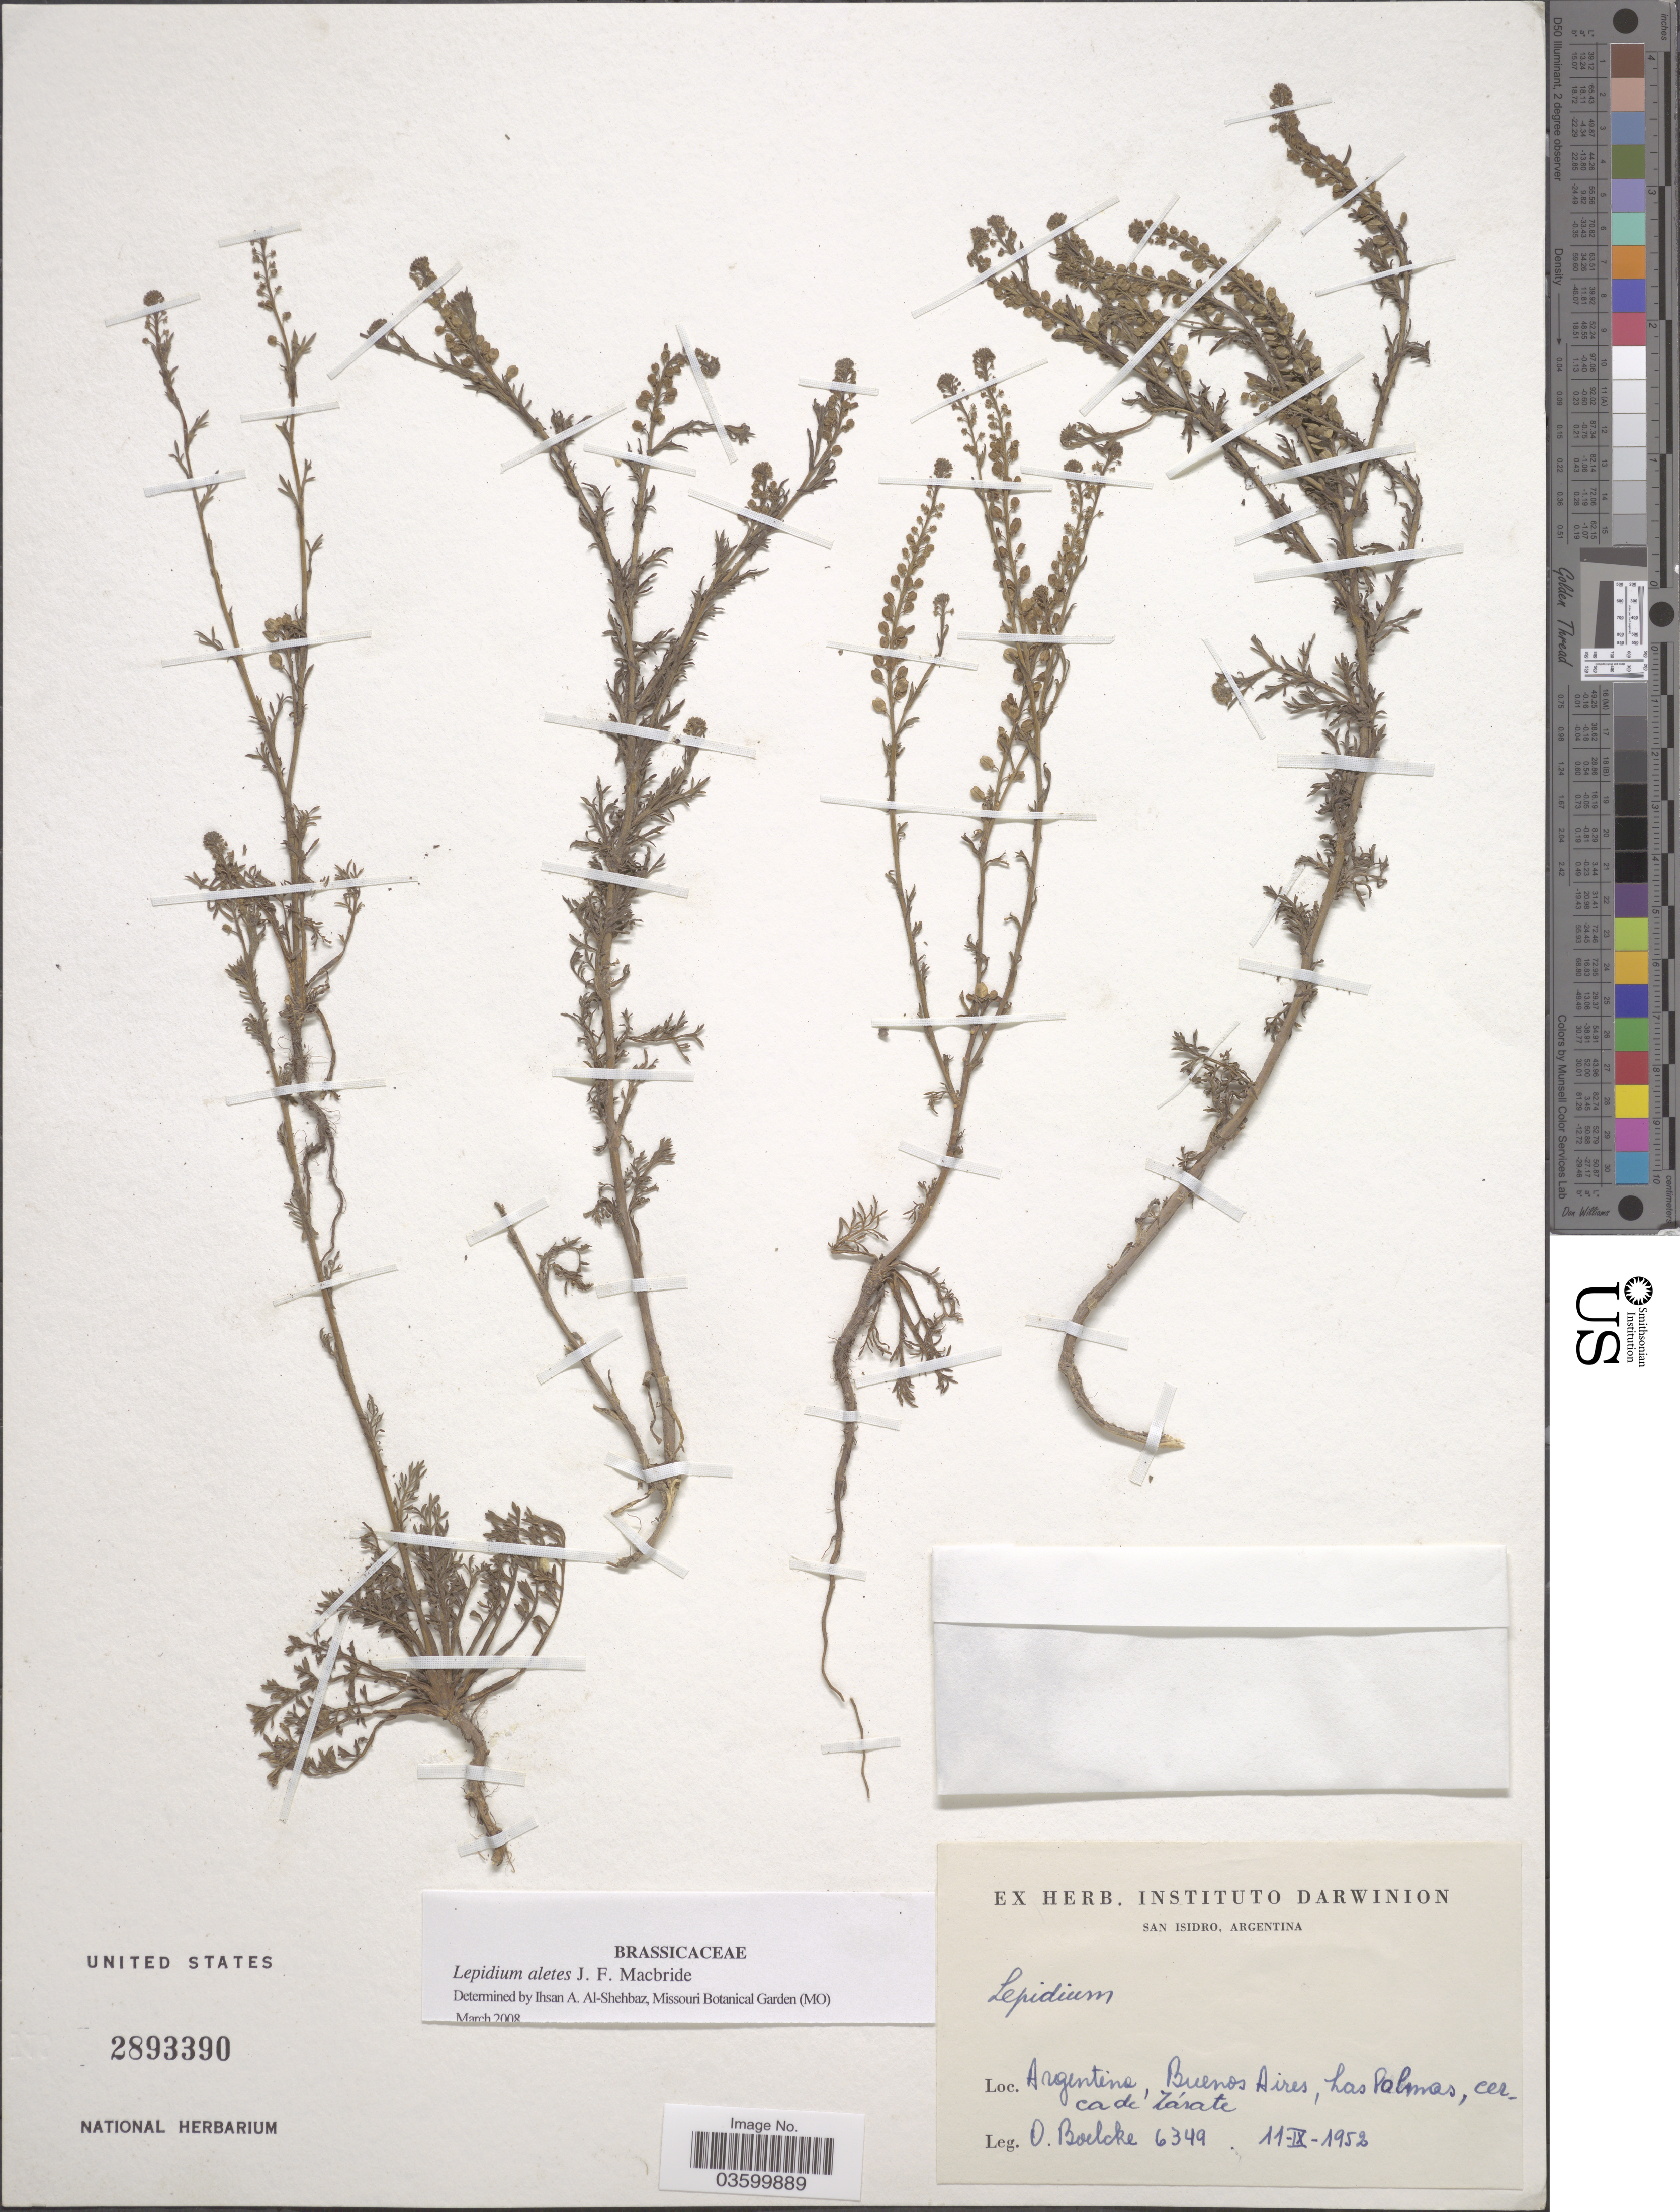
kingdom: Plantae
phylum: Tracheophyta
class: Magnoliopsida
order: Brassicales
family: Brassicaceae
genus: Lepidium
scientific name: Lepidium aletes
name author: J.F. Macbr.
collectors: O. Boelcke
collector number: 6349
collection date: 1952-09-11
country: Argentina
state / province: Buenos Aires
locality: Las Palmas, cerca de Zárate.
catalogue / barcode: US 2893390